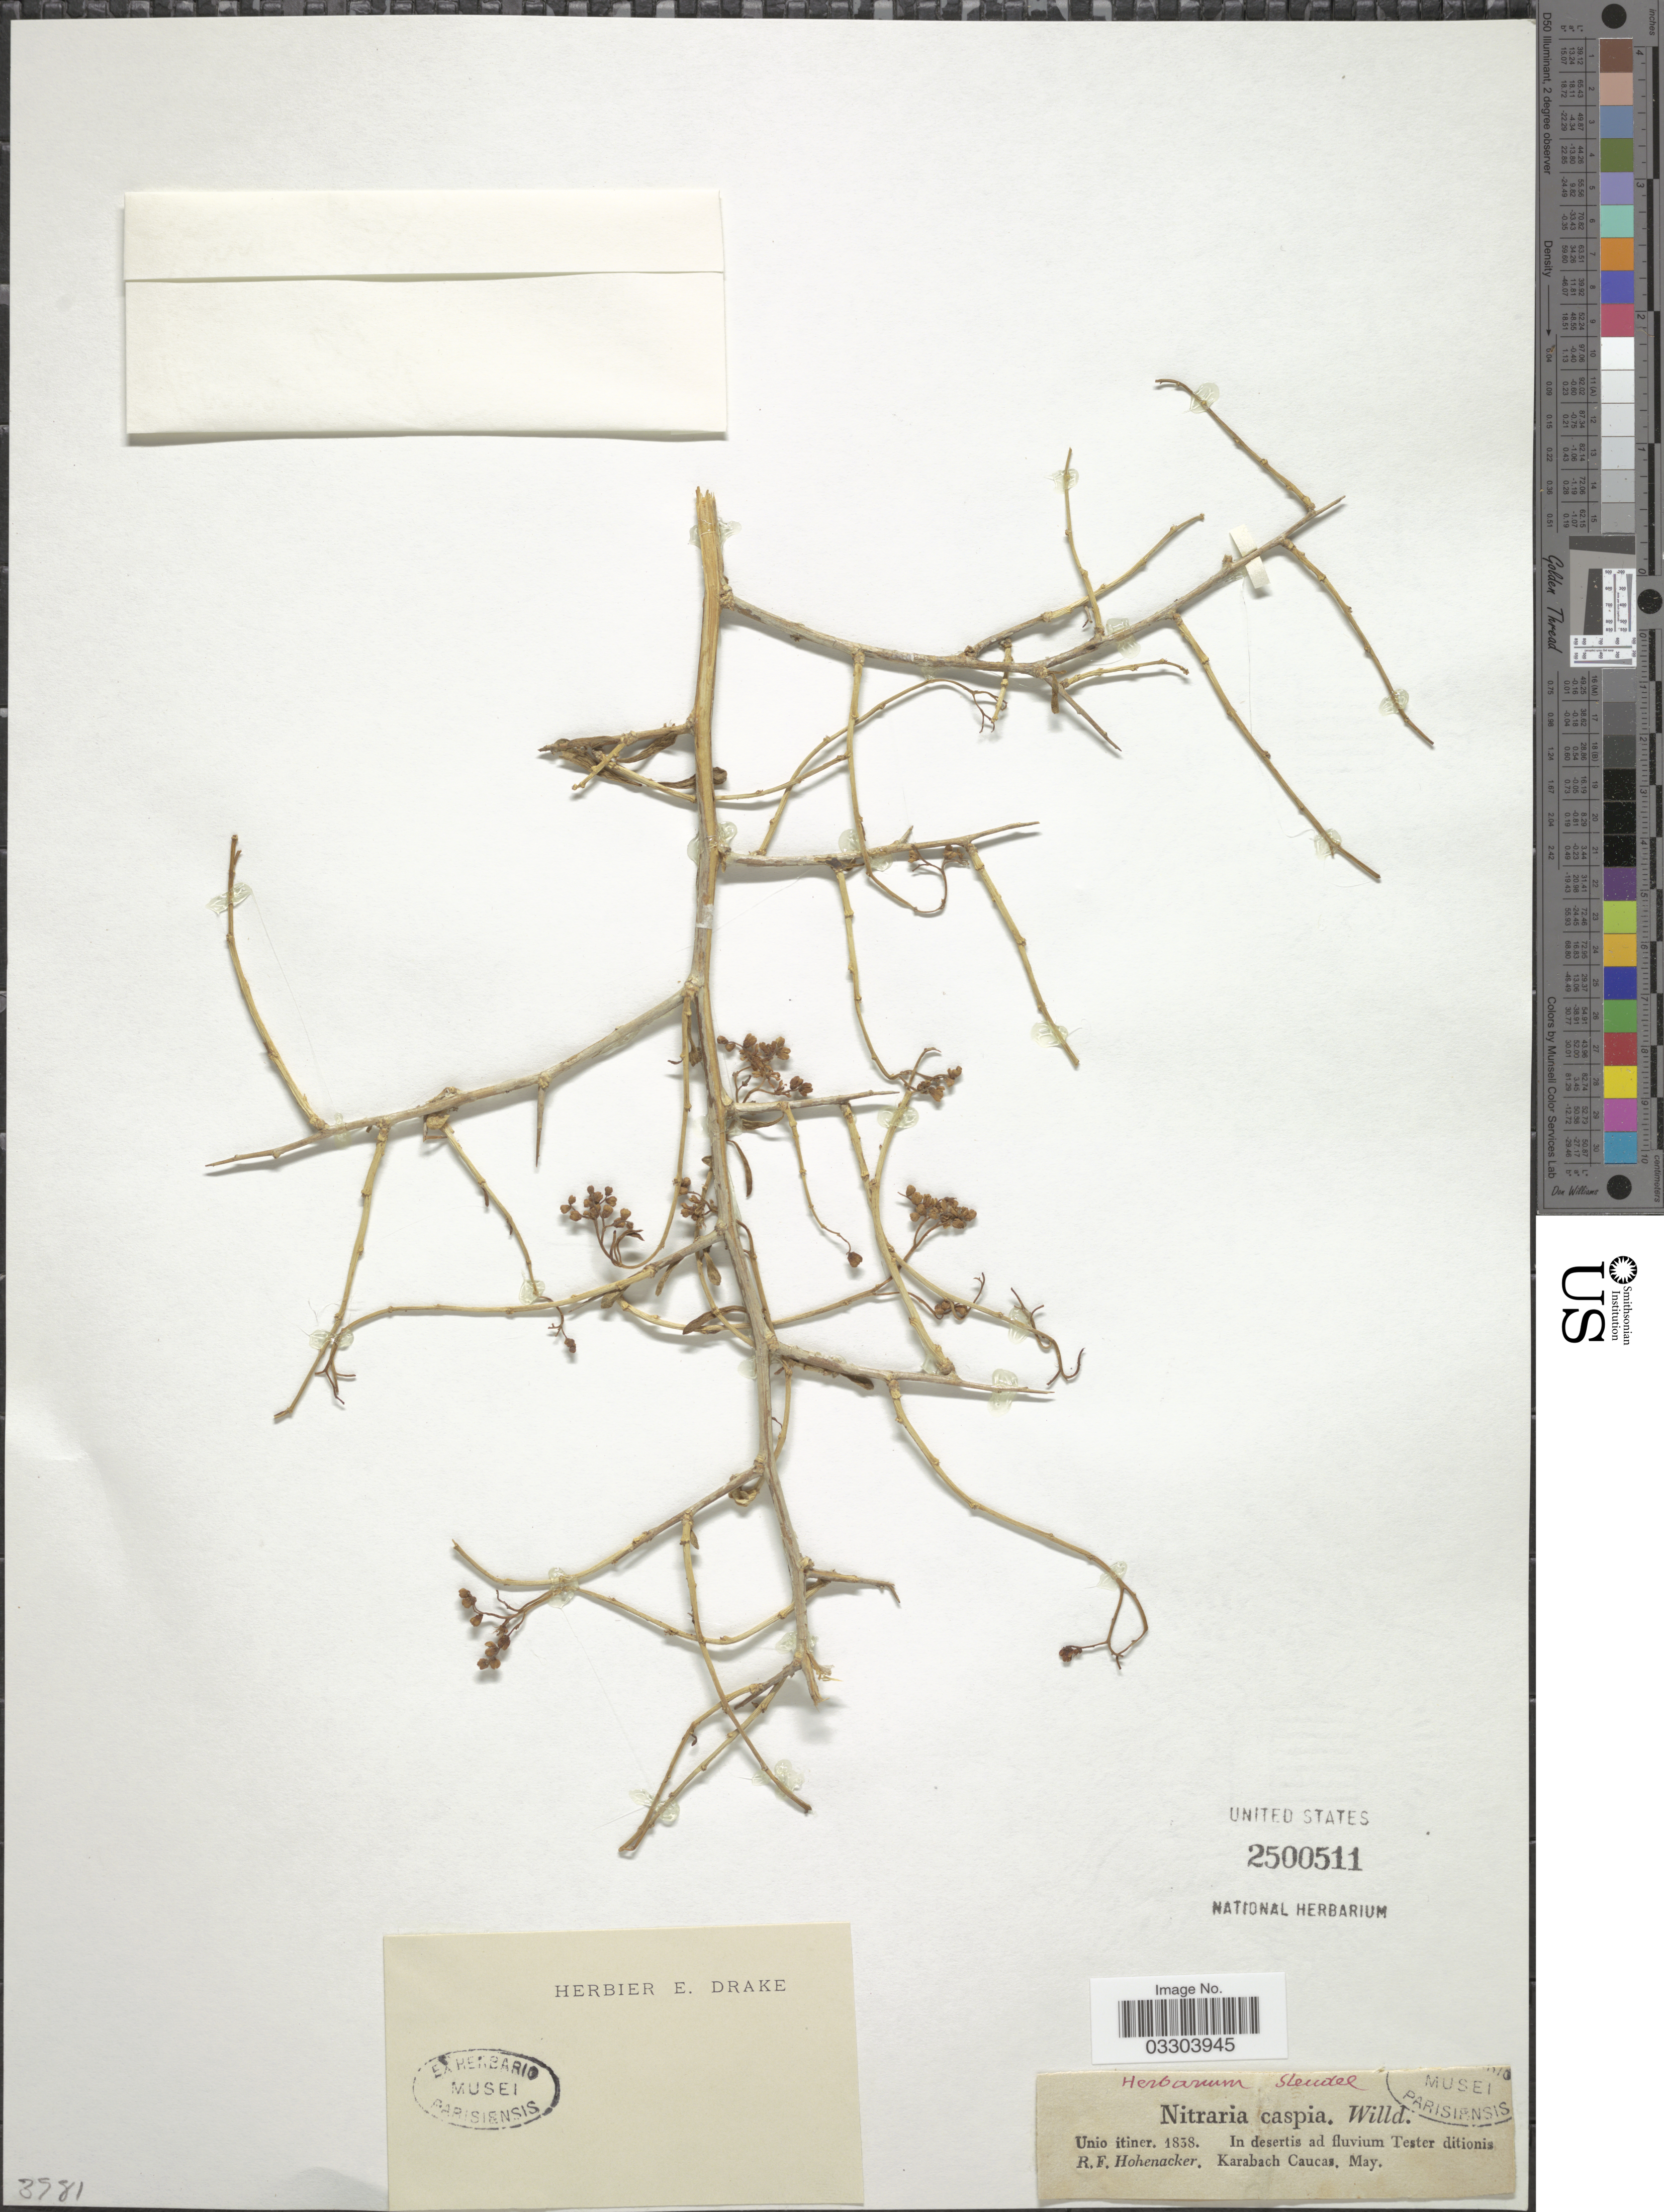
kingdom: Plantae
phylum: Tracheophyta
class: Magnoliopsida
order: Sapindales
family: Nitrariaceae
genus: Nitraria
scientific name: Nitraria caspica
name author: Willd. ex Pall.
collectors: R. F. Hohenacker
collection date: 1838-05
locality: In desertis ad flumin Tester ditionis, Karabach Caucas.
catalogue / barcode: US 2500511